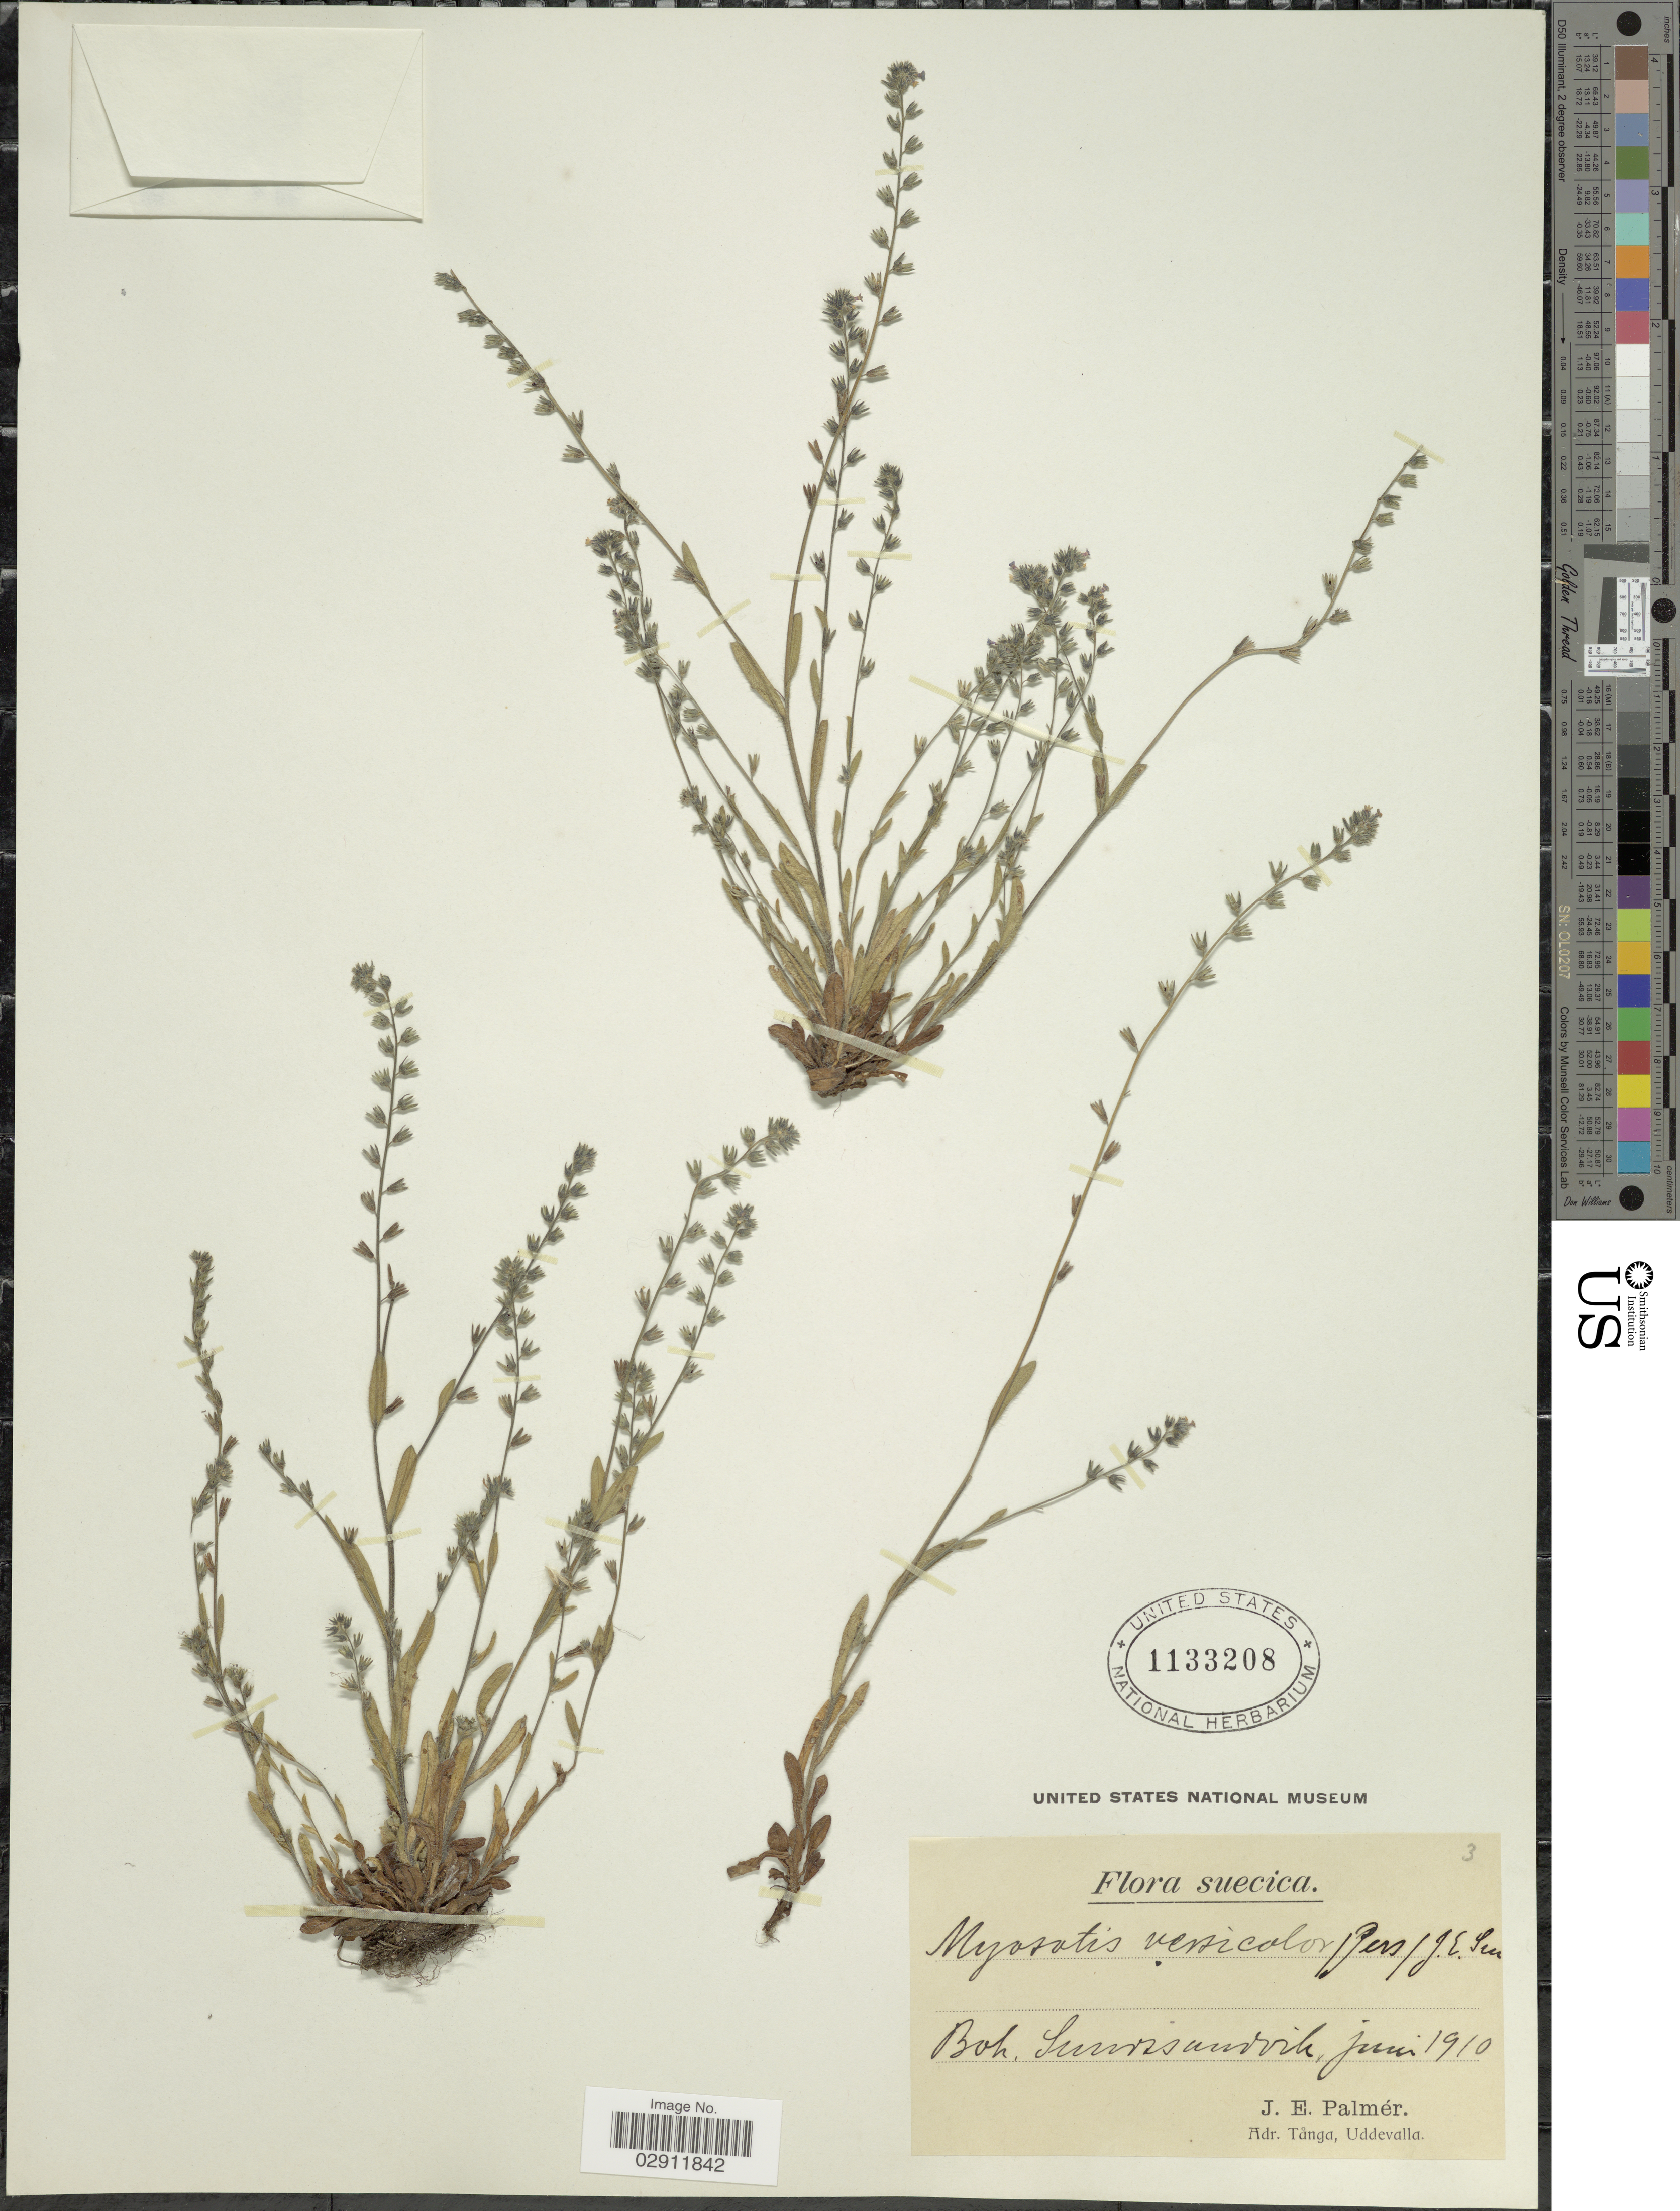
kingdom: Plantae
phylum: Tracheophyta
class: Magnoliopsida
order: Boraginales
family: Boraginaceae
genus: Myosotis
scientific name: Myosotis versicolor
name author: Sm.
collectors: J. E. Palmér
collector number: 3?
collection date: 1910-06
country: Sweden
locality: Suecica. Boh. Sundsandvik.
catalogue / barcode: US 1133208